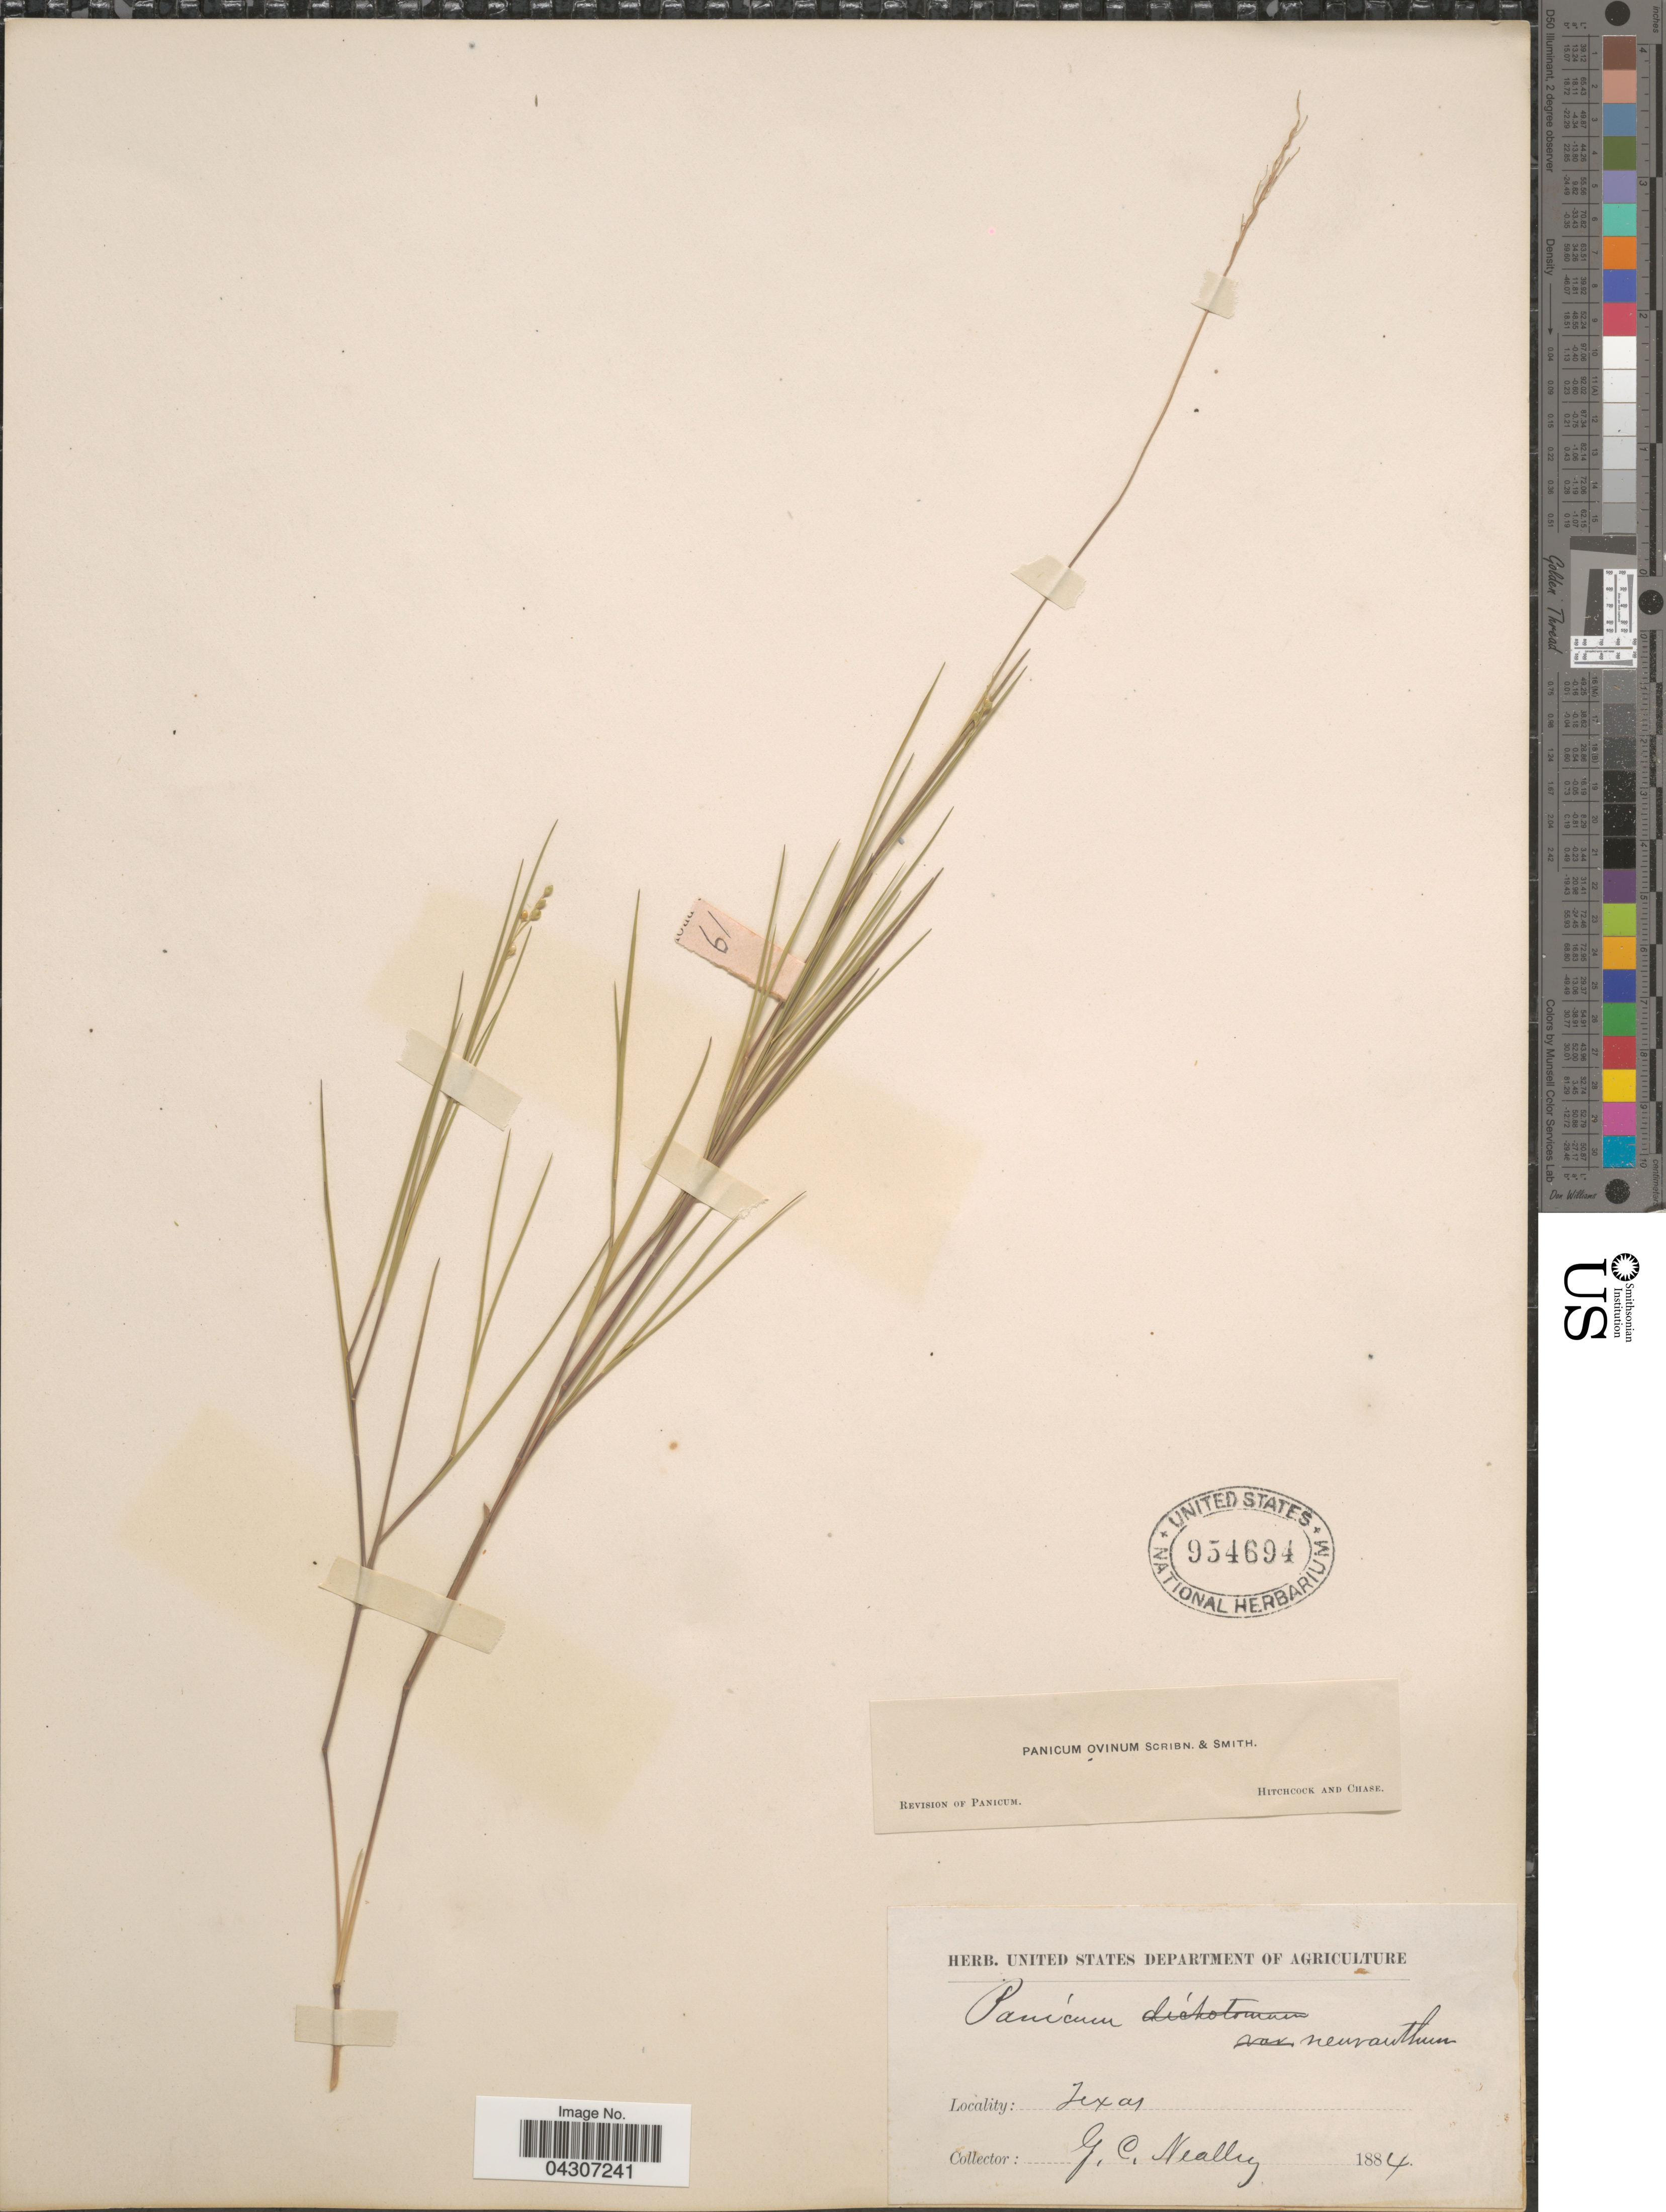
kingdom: Plantae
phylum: Tracheophyta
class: Liliopsida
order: Poales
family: Poaceae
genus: Dichanthelium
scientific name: Dichanthelium aciculare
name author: (Desv. ex Poir.) Gould & C.A. Clark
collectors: G. C. Nealley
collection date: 1884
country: United States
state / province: Texas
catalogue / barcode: US 954694